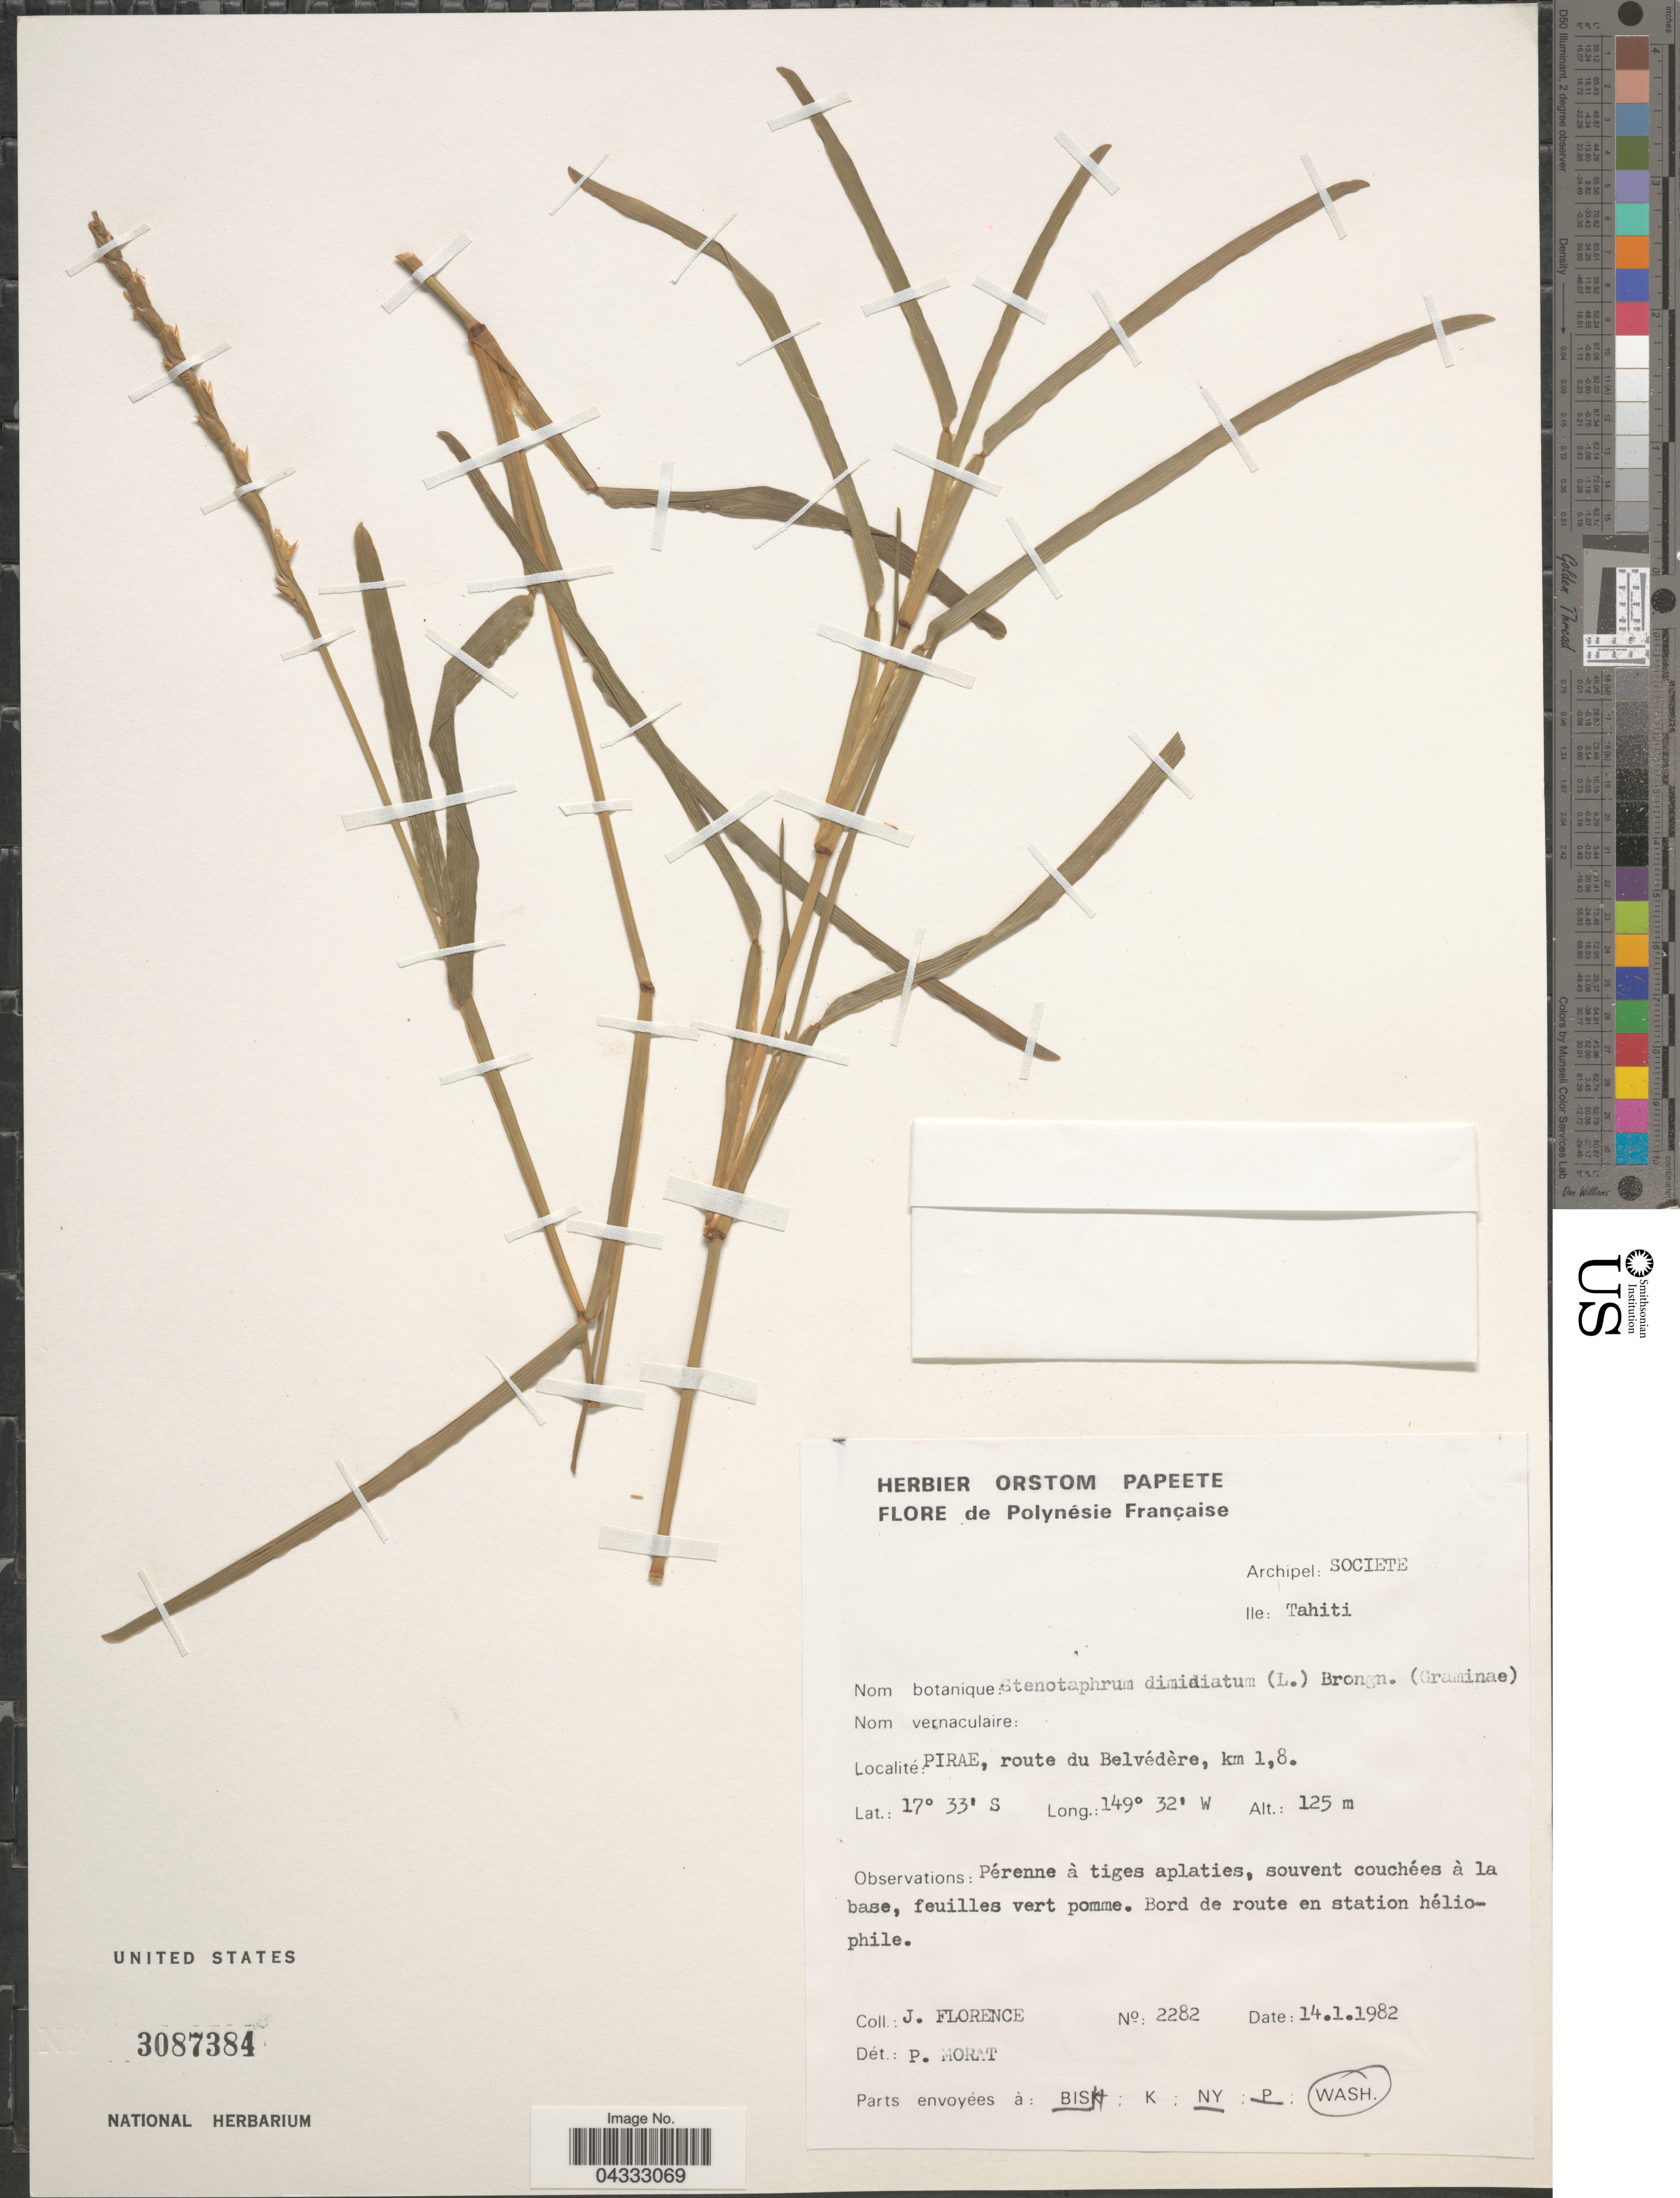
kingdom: Plantae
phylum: Tracheophyta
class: Liliopsida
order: Poales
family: Poaceae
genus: Stenotaphrum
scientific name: Stenotaphrum dimidiatum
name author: (L.) Brongn.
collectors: J. Florence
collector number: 2282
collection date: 1982-01-14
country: French Polynesia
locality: Polynésie Française. Archipel: Societe. Ile: Tahiti. Pirae, route du Belvédère, km 1.8.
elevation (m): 125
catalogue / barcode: US 3087384